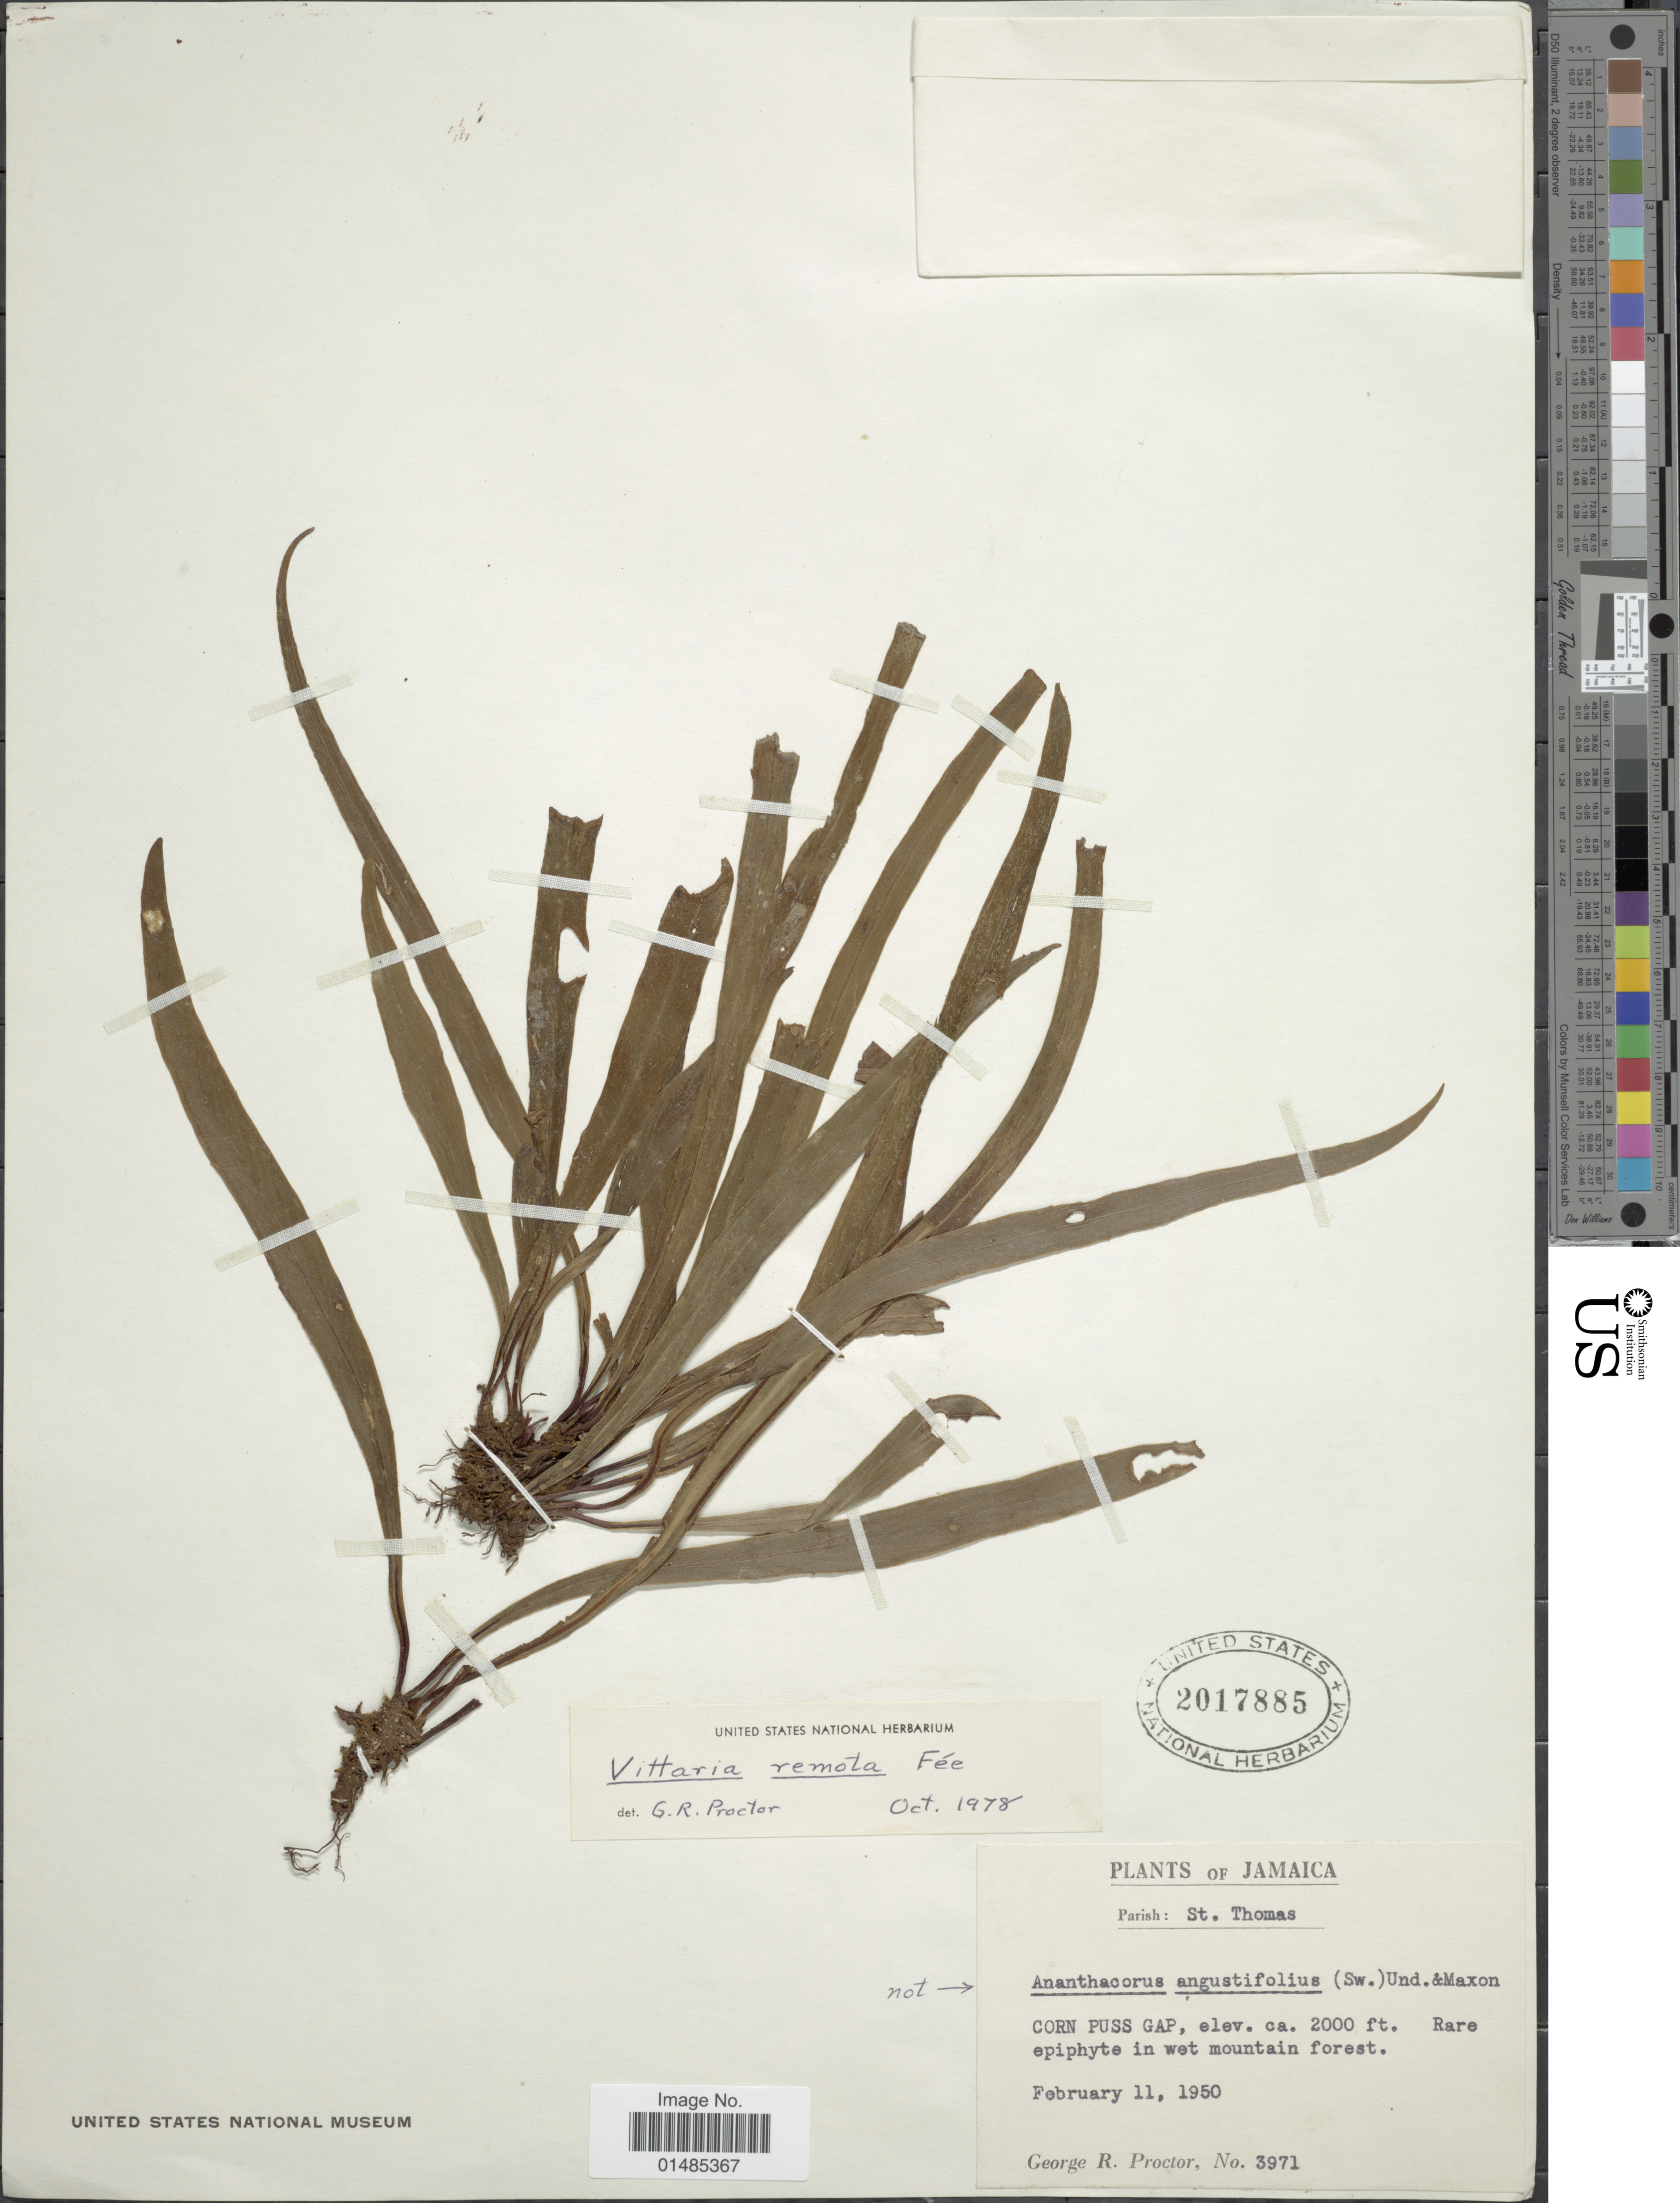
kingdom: Plantae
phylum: Tracheophyta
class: Polypodiopsida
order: Polypodiales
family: Pteridaceae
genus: Radiovittaria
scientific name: Radiovittaria remota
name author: (Fée) E.H. Crane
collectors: G. R. Proctor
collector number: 3971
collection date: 1950-02-11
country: Jamaica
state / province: Saint Thomas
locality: Corn Puss Gap.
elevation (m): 610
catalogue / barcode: US 2017885